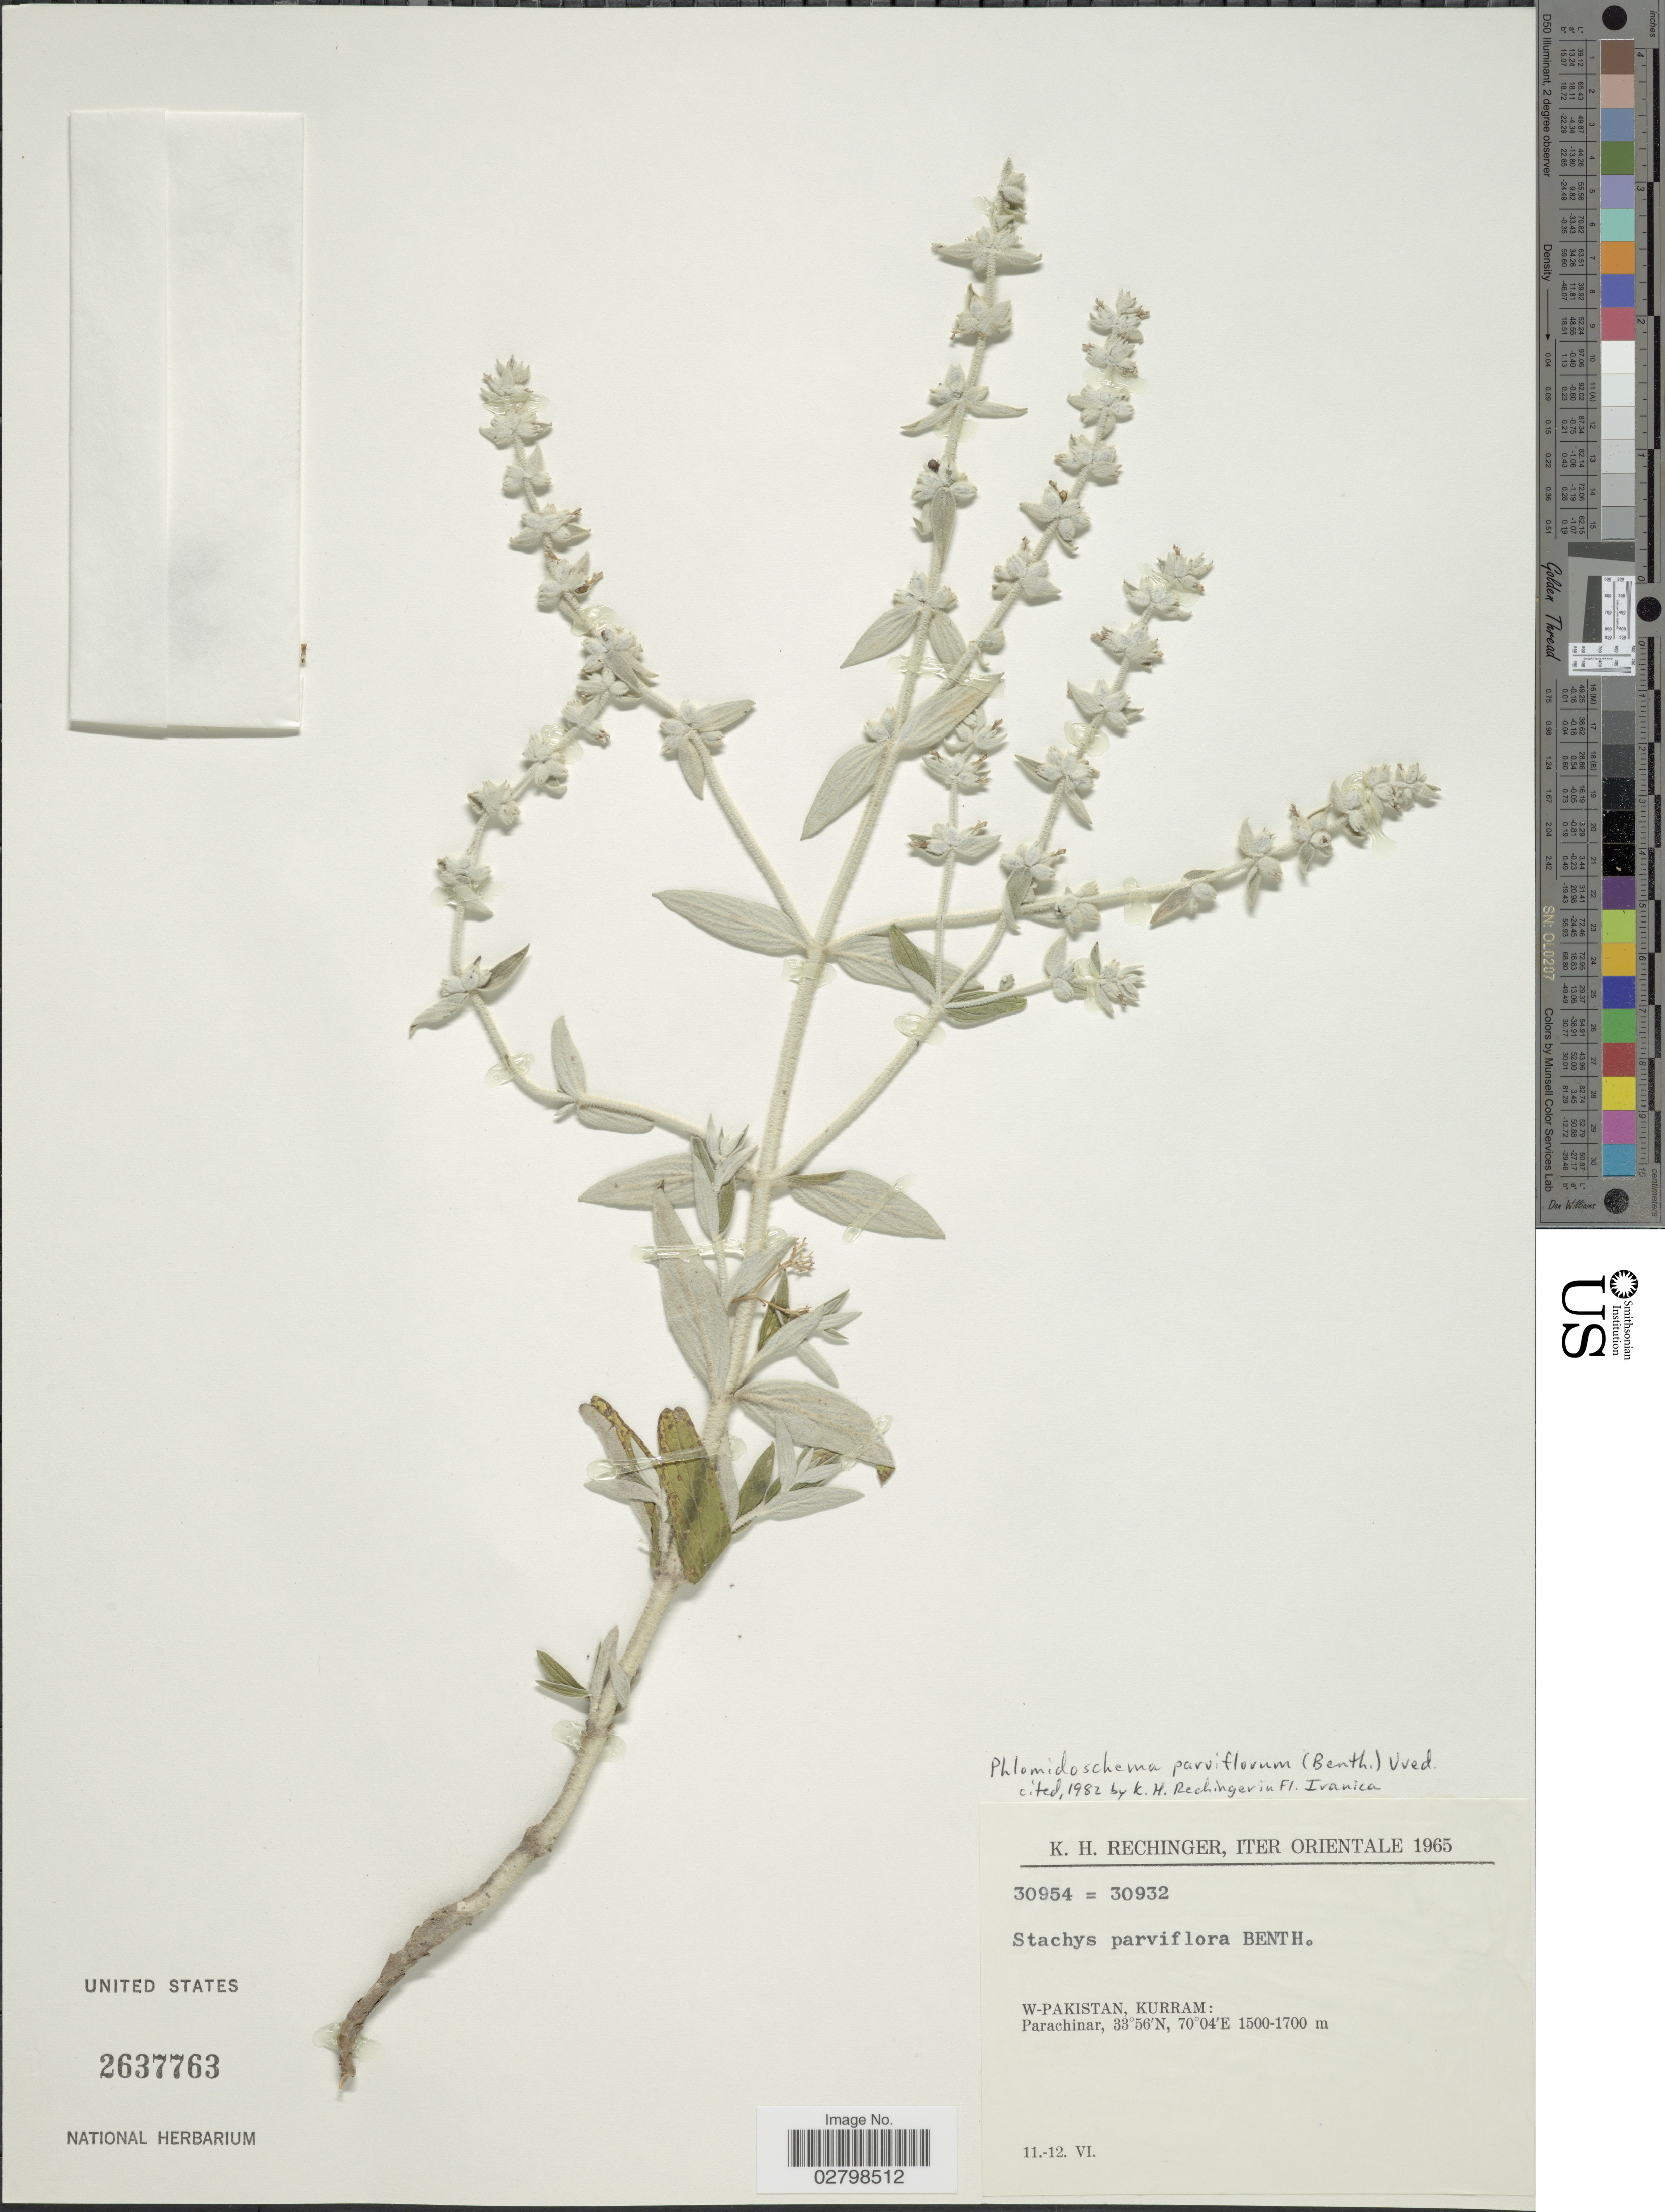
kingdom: Plantae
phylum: Tracheophyta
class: Magnoliopsida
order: Lamiales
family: Lamiaceae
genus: Phlomidoschema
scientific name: Phlomidoschema parviflorum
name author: (Benth.) Vved.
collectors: K. H. Rechinger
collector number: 30954=30932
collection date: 1965-06-11/1965-06-12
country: Pakistan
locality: Orientale. W-Pakistan, Kurram: Parachinar.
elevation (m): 1500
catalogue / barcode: US 2637763